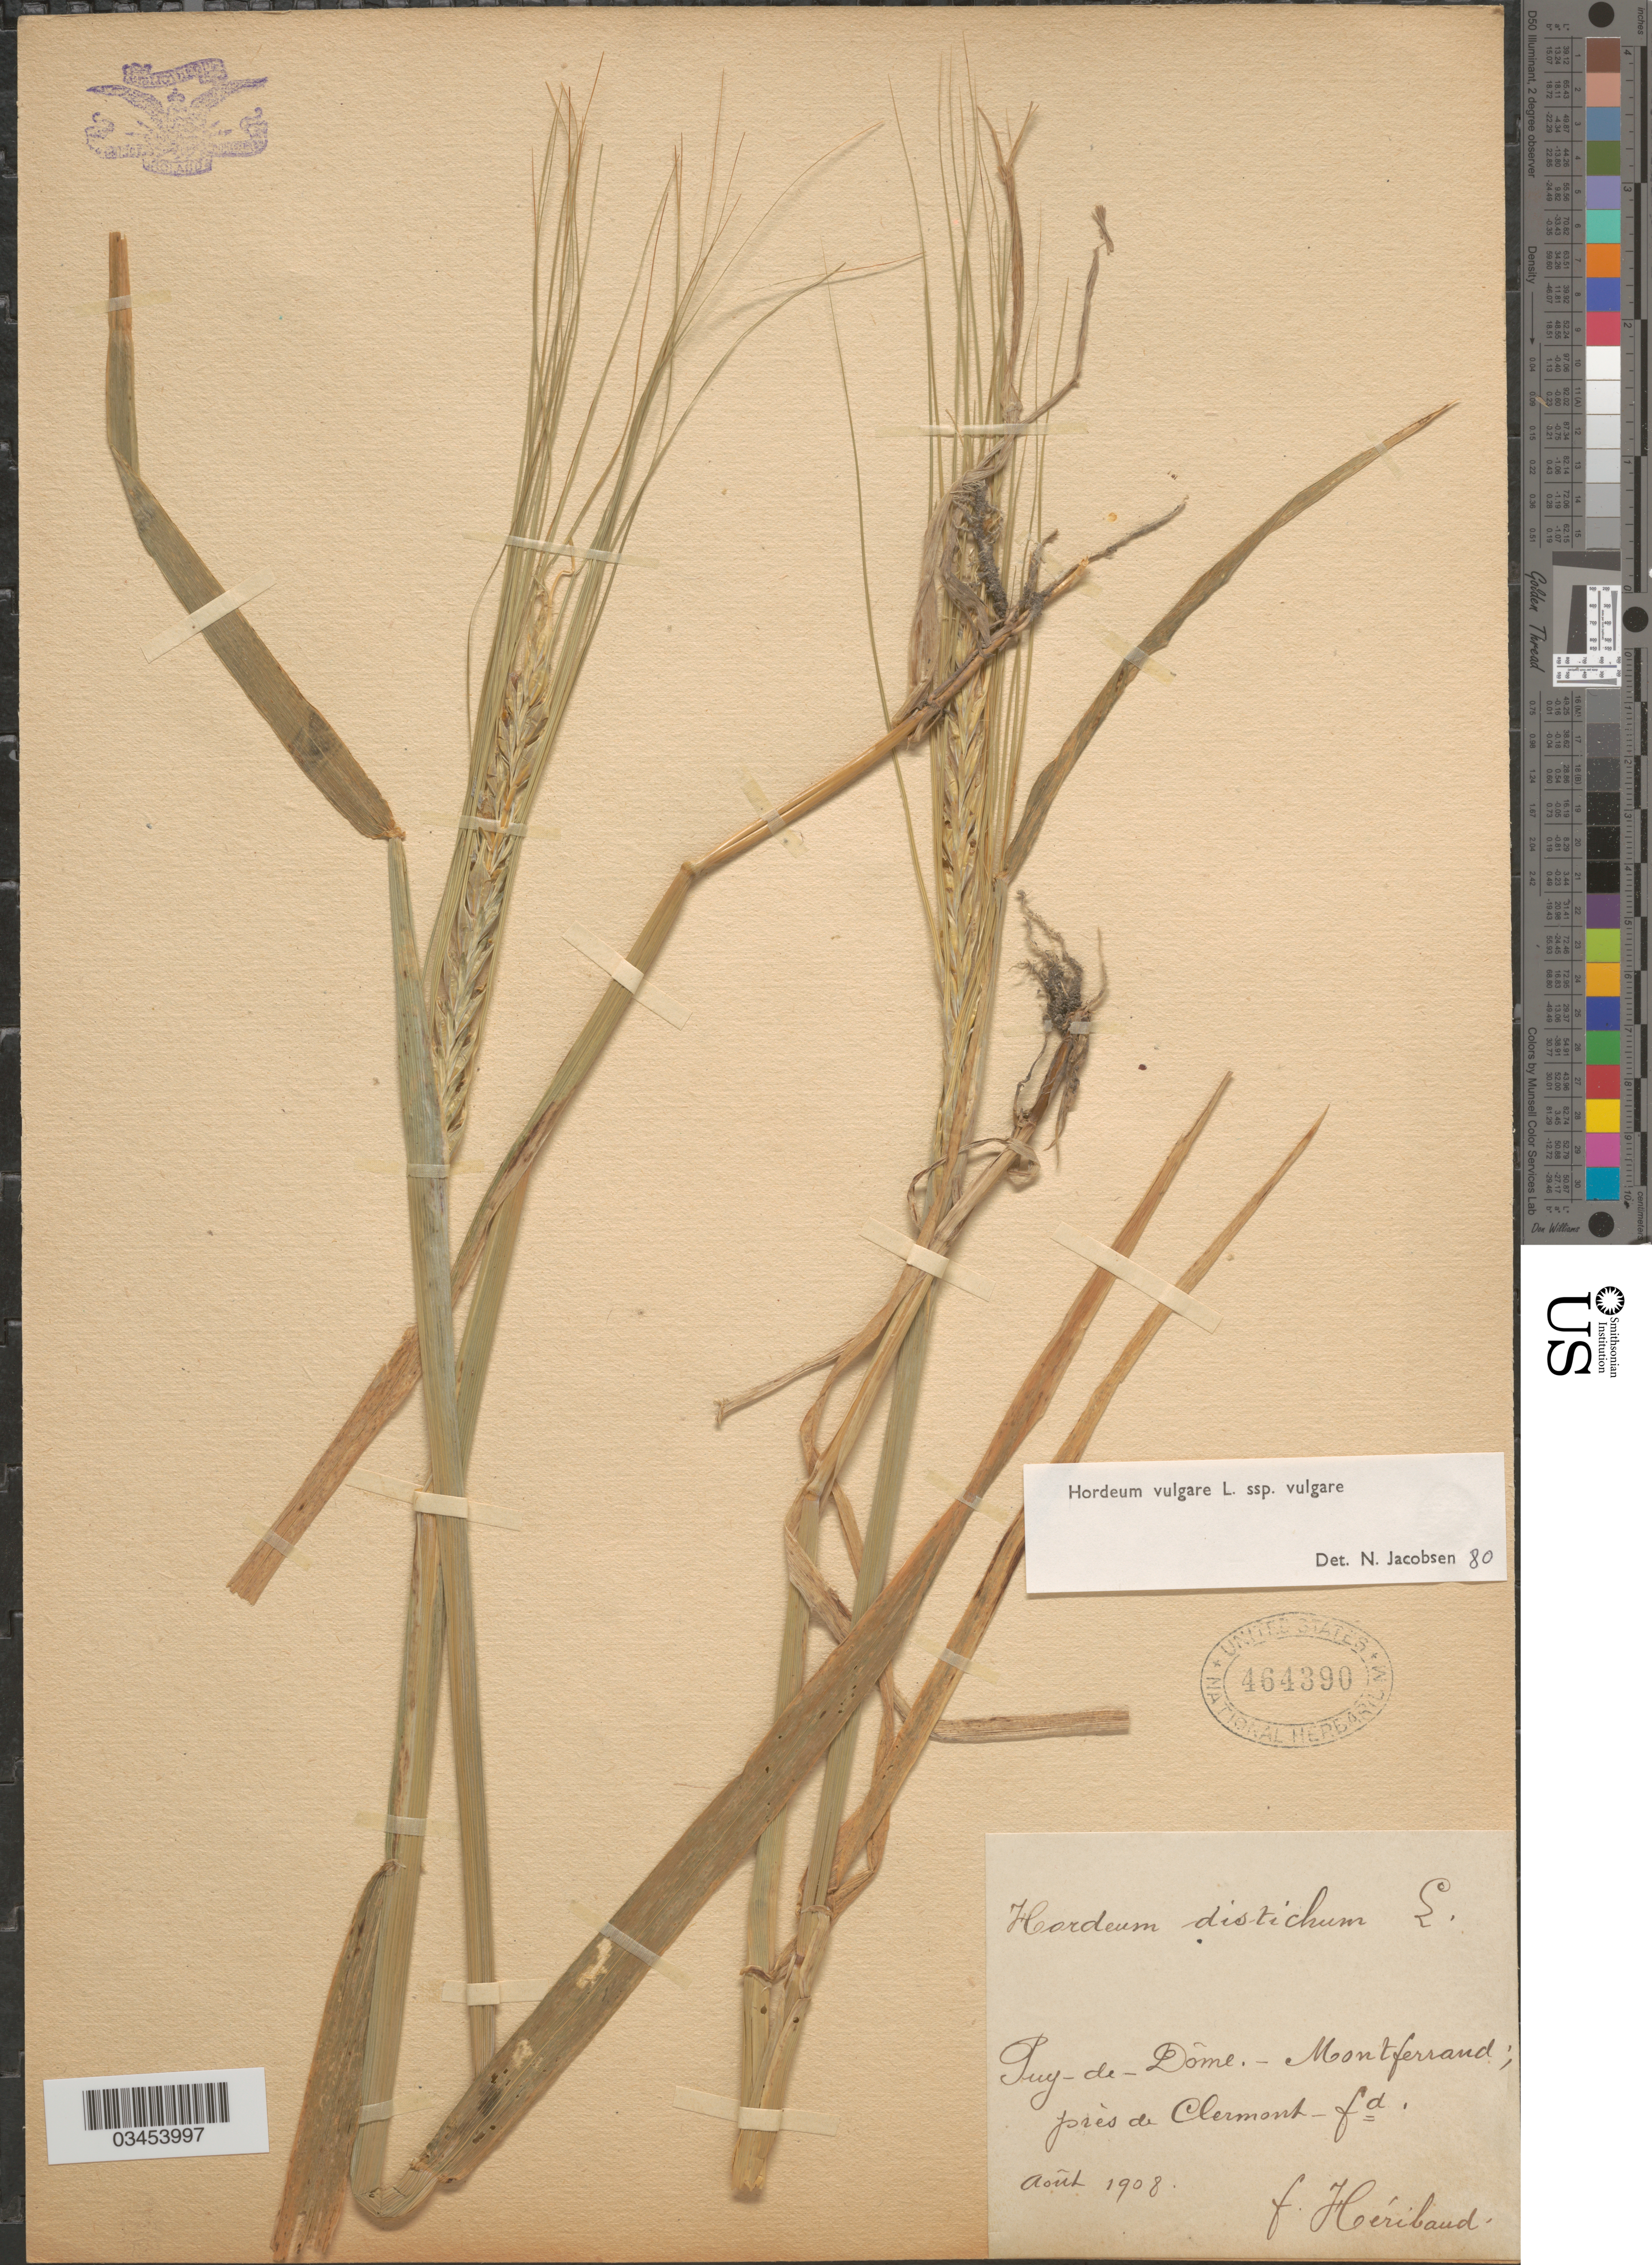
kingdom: Plantae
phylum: Tracheophyta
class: Liliopsida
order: Poales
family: Poaceae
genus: Hordeum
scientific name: Hordeum vulgare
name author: L.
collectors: F. Heribaud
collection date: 1908-08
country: France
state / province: Auvergne-Rhône-Alpes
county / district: Puy-de-Dôme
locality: Puy-de-Dôme.- Montferrand; près de Clermont- fd.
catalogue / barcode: US 464390